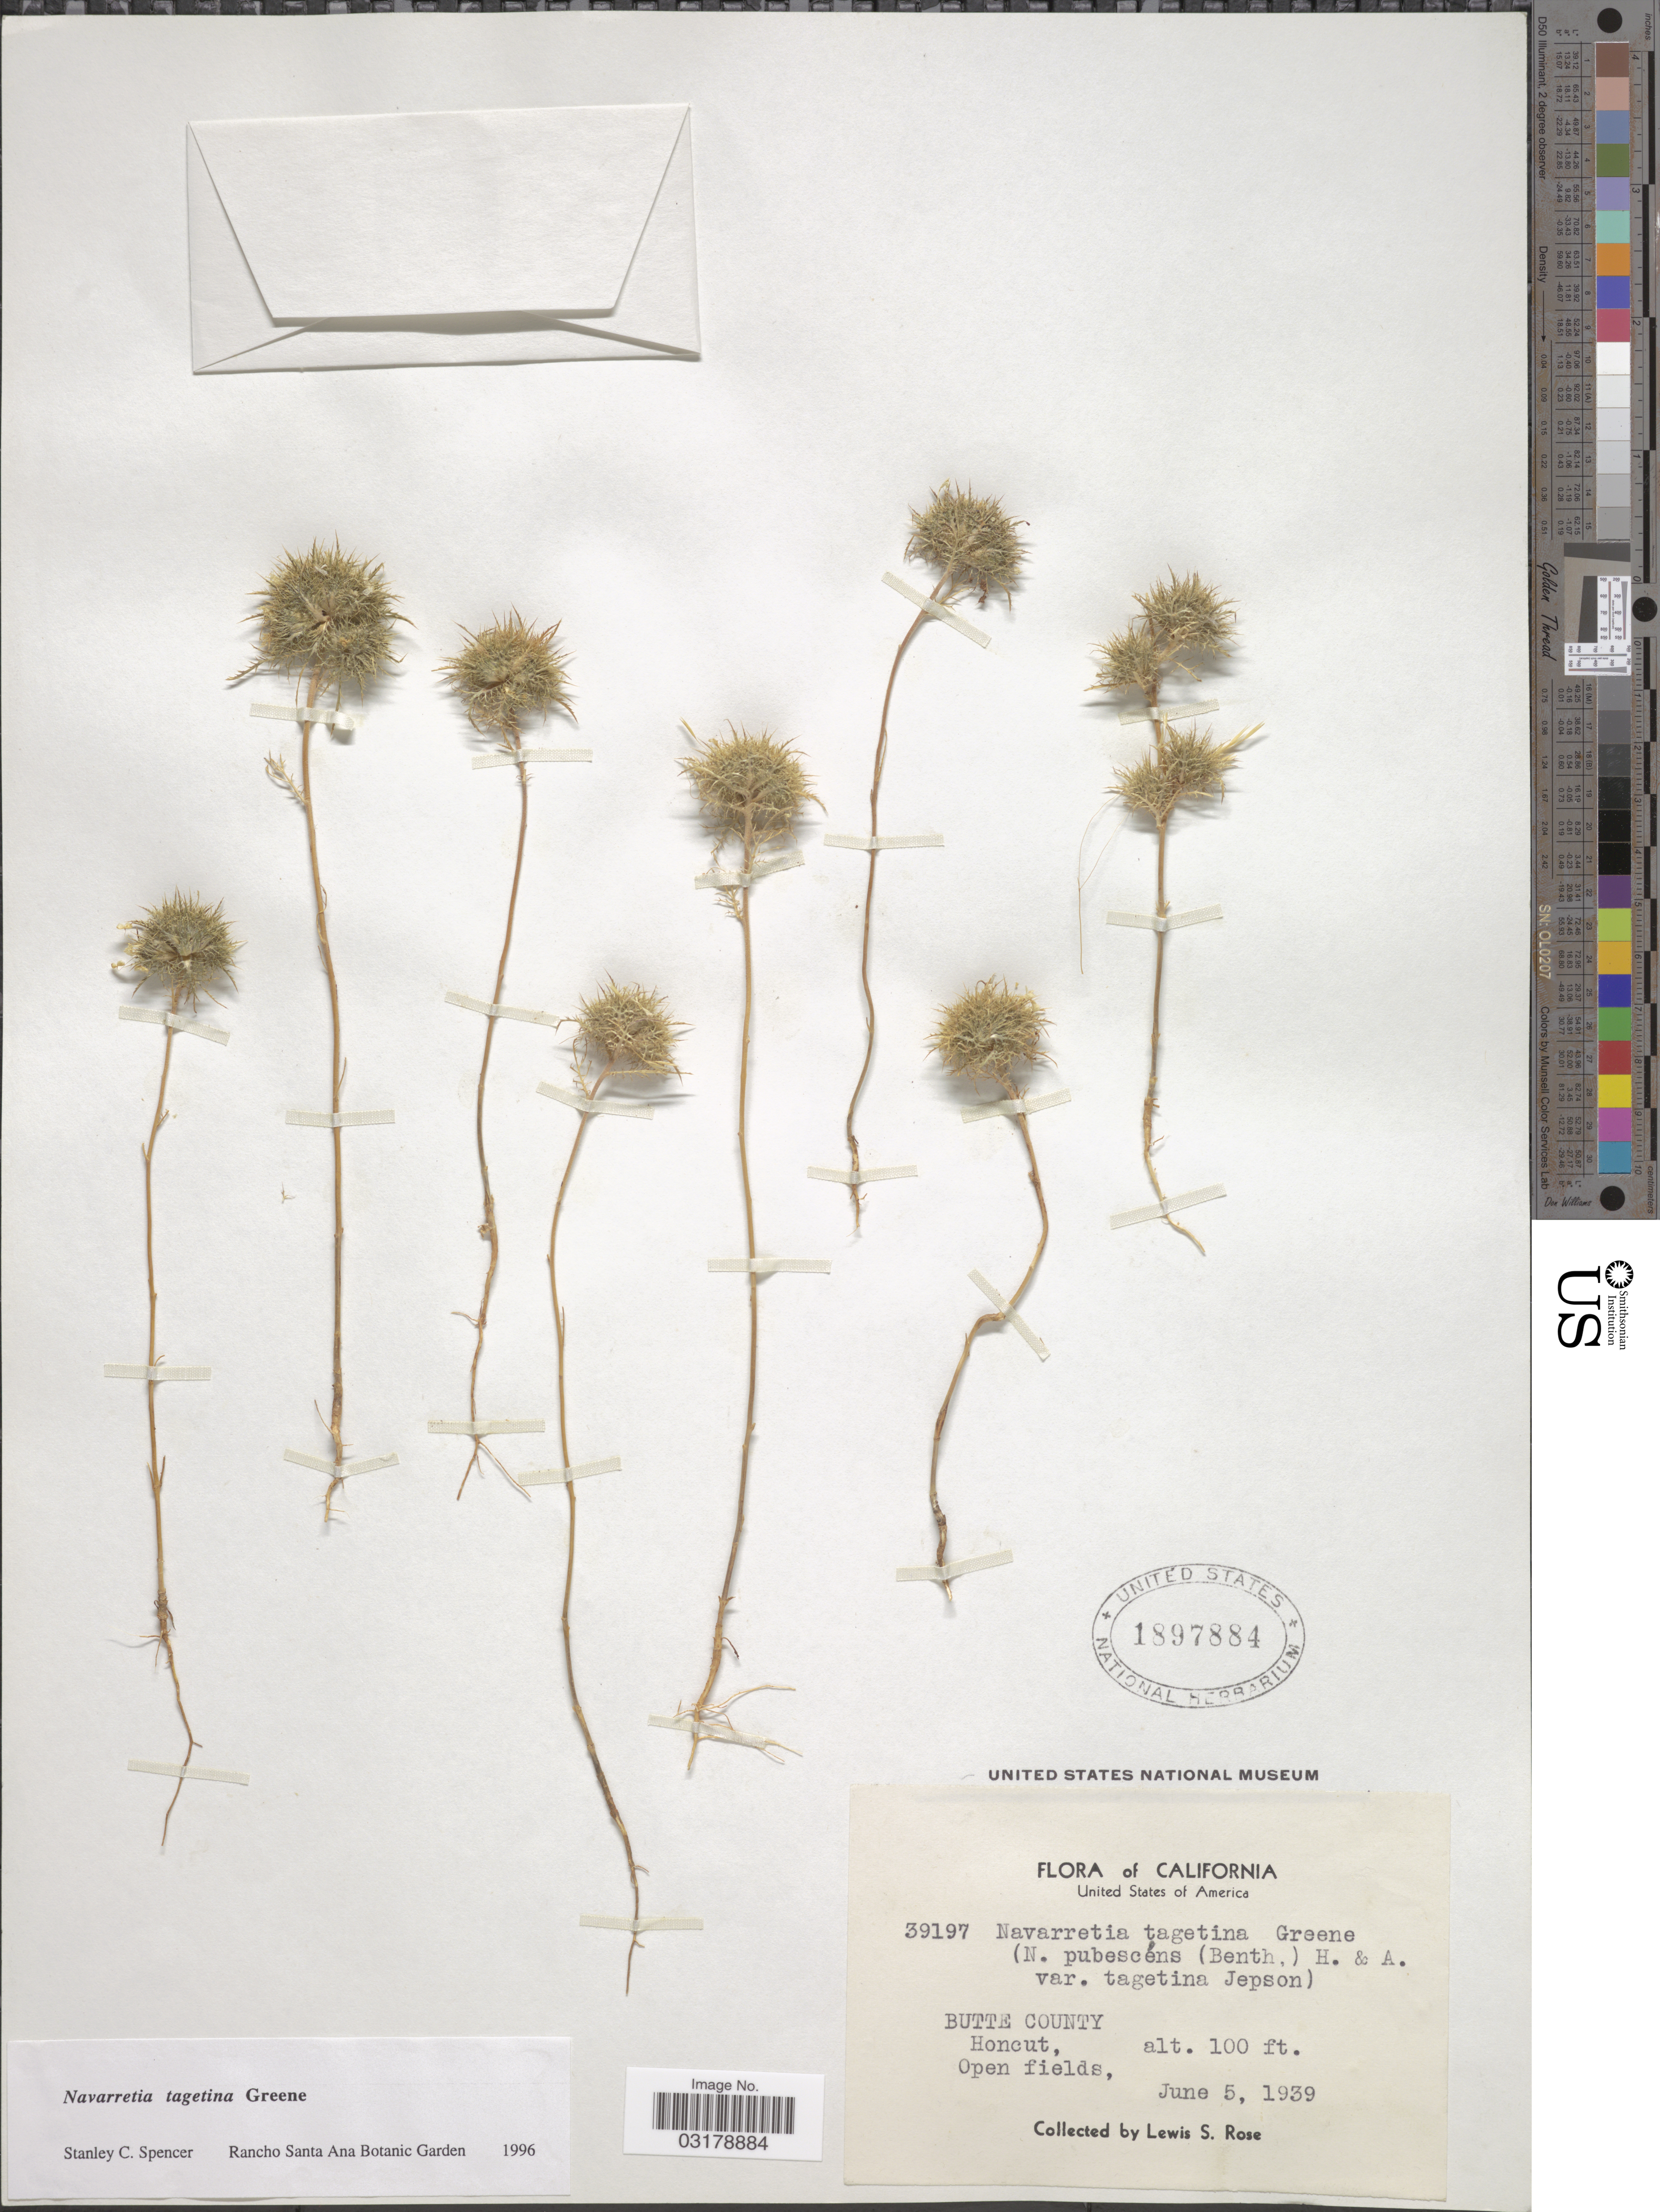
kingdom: Plantae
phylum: Tracheophyta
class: Magnoliopsida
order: Ericales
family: Polemoniaceae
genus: Navarretia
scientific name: Navarretia tagetina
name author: S.W. Greene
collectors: L. S. Rose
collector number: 39197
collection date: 1939-06-05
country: United States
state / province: California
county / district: Butte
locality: Butte County. Honcut.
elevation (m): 30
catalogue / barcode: US 1897884